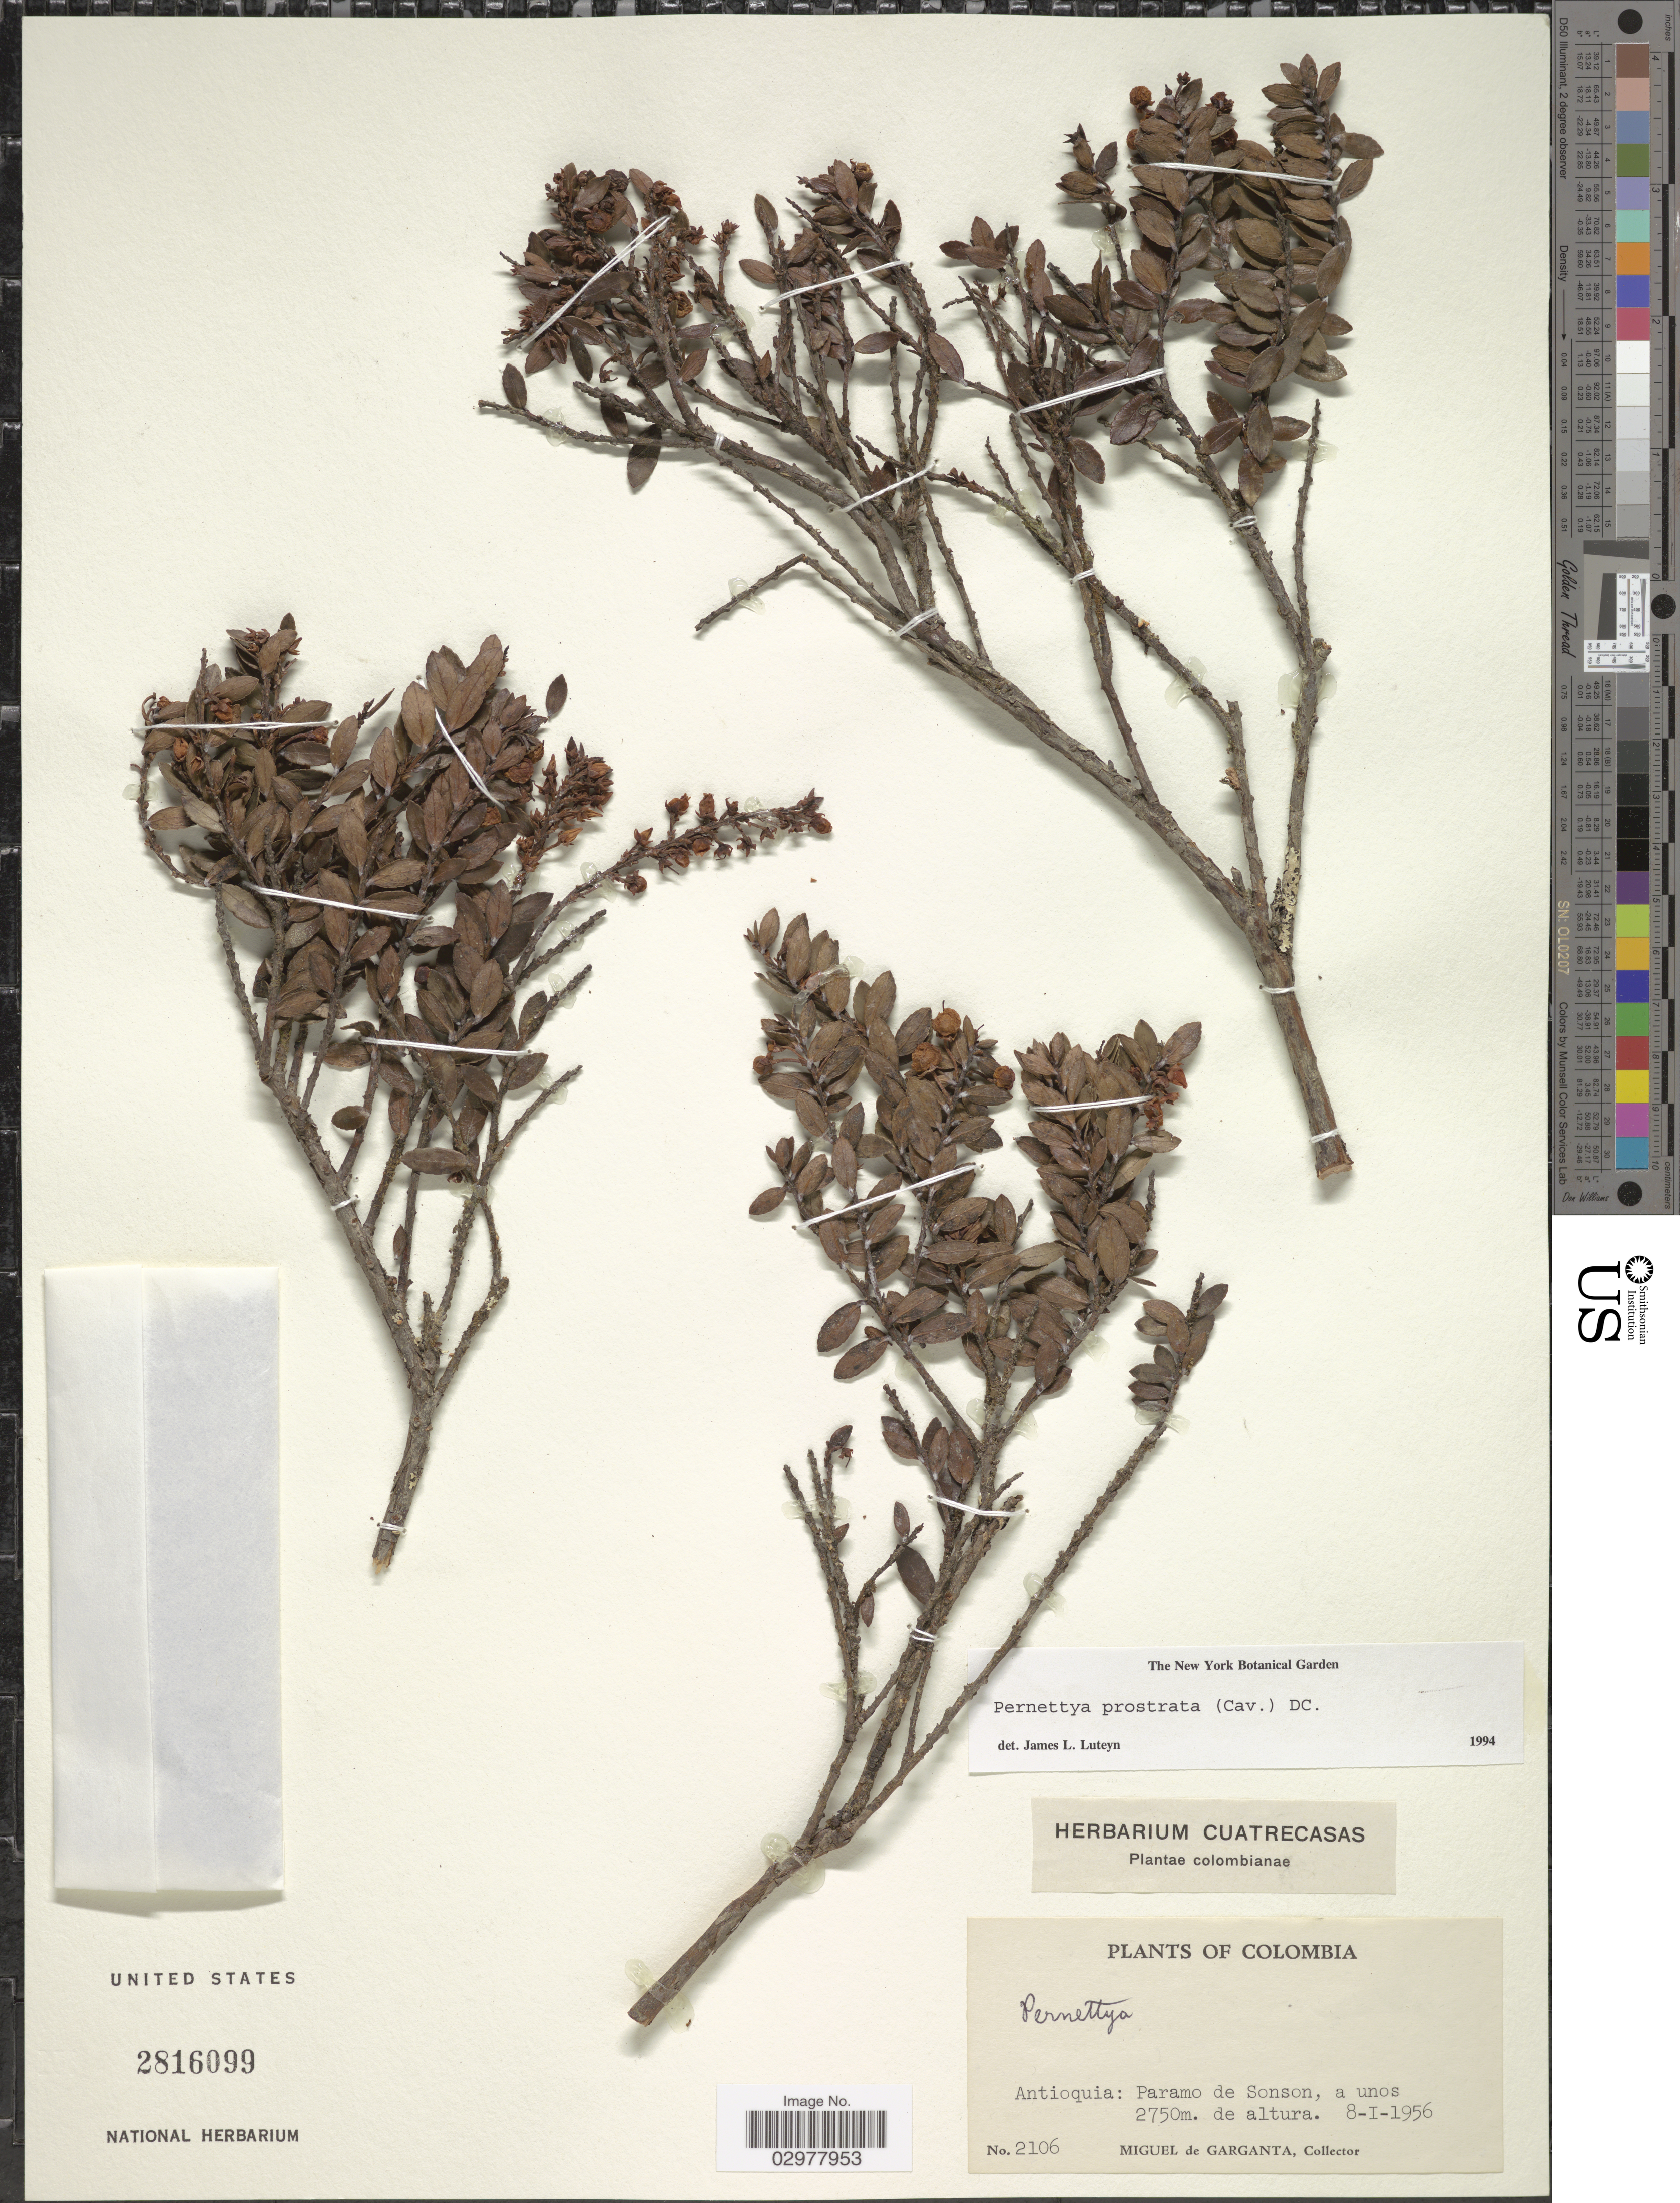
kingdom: Plantae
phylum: Tracheophyta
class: Magnoliopsida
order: Ericales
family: Ericaceae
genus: Pernettya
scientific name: Pernettya prostrata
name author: (Cav.) DC.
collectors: M. Garganta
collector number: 2106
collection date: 1956-01-08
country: Colombia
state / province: Antioquia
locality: Paramo de Sonson.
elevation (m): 2750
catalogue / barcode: US 2816099